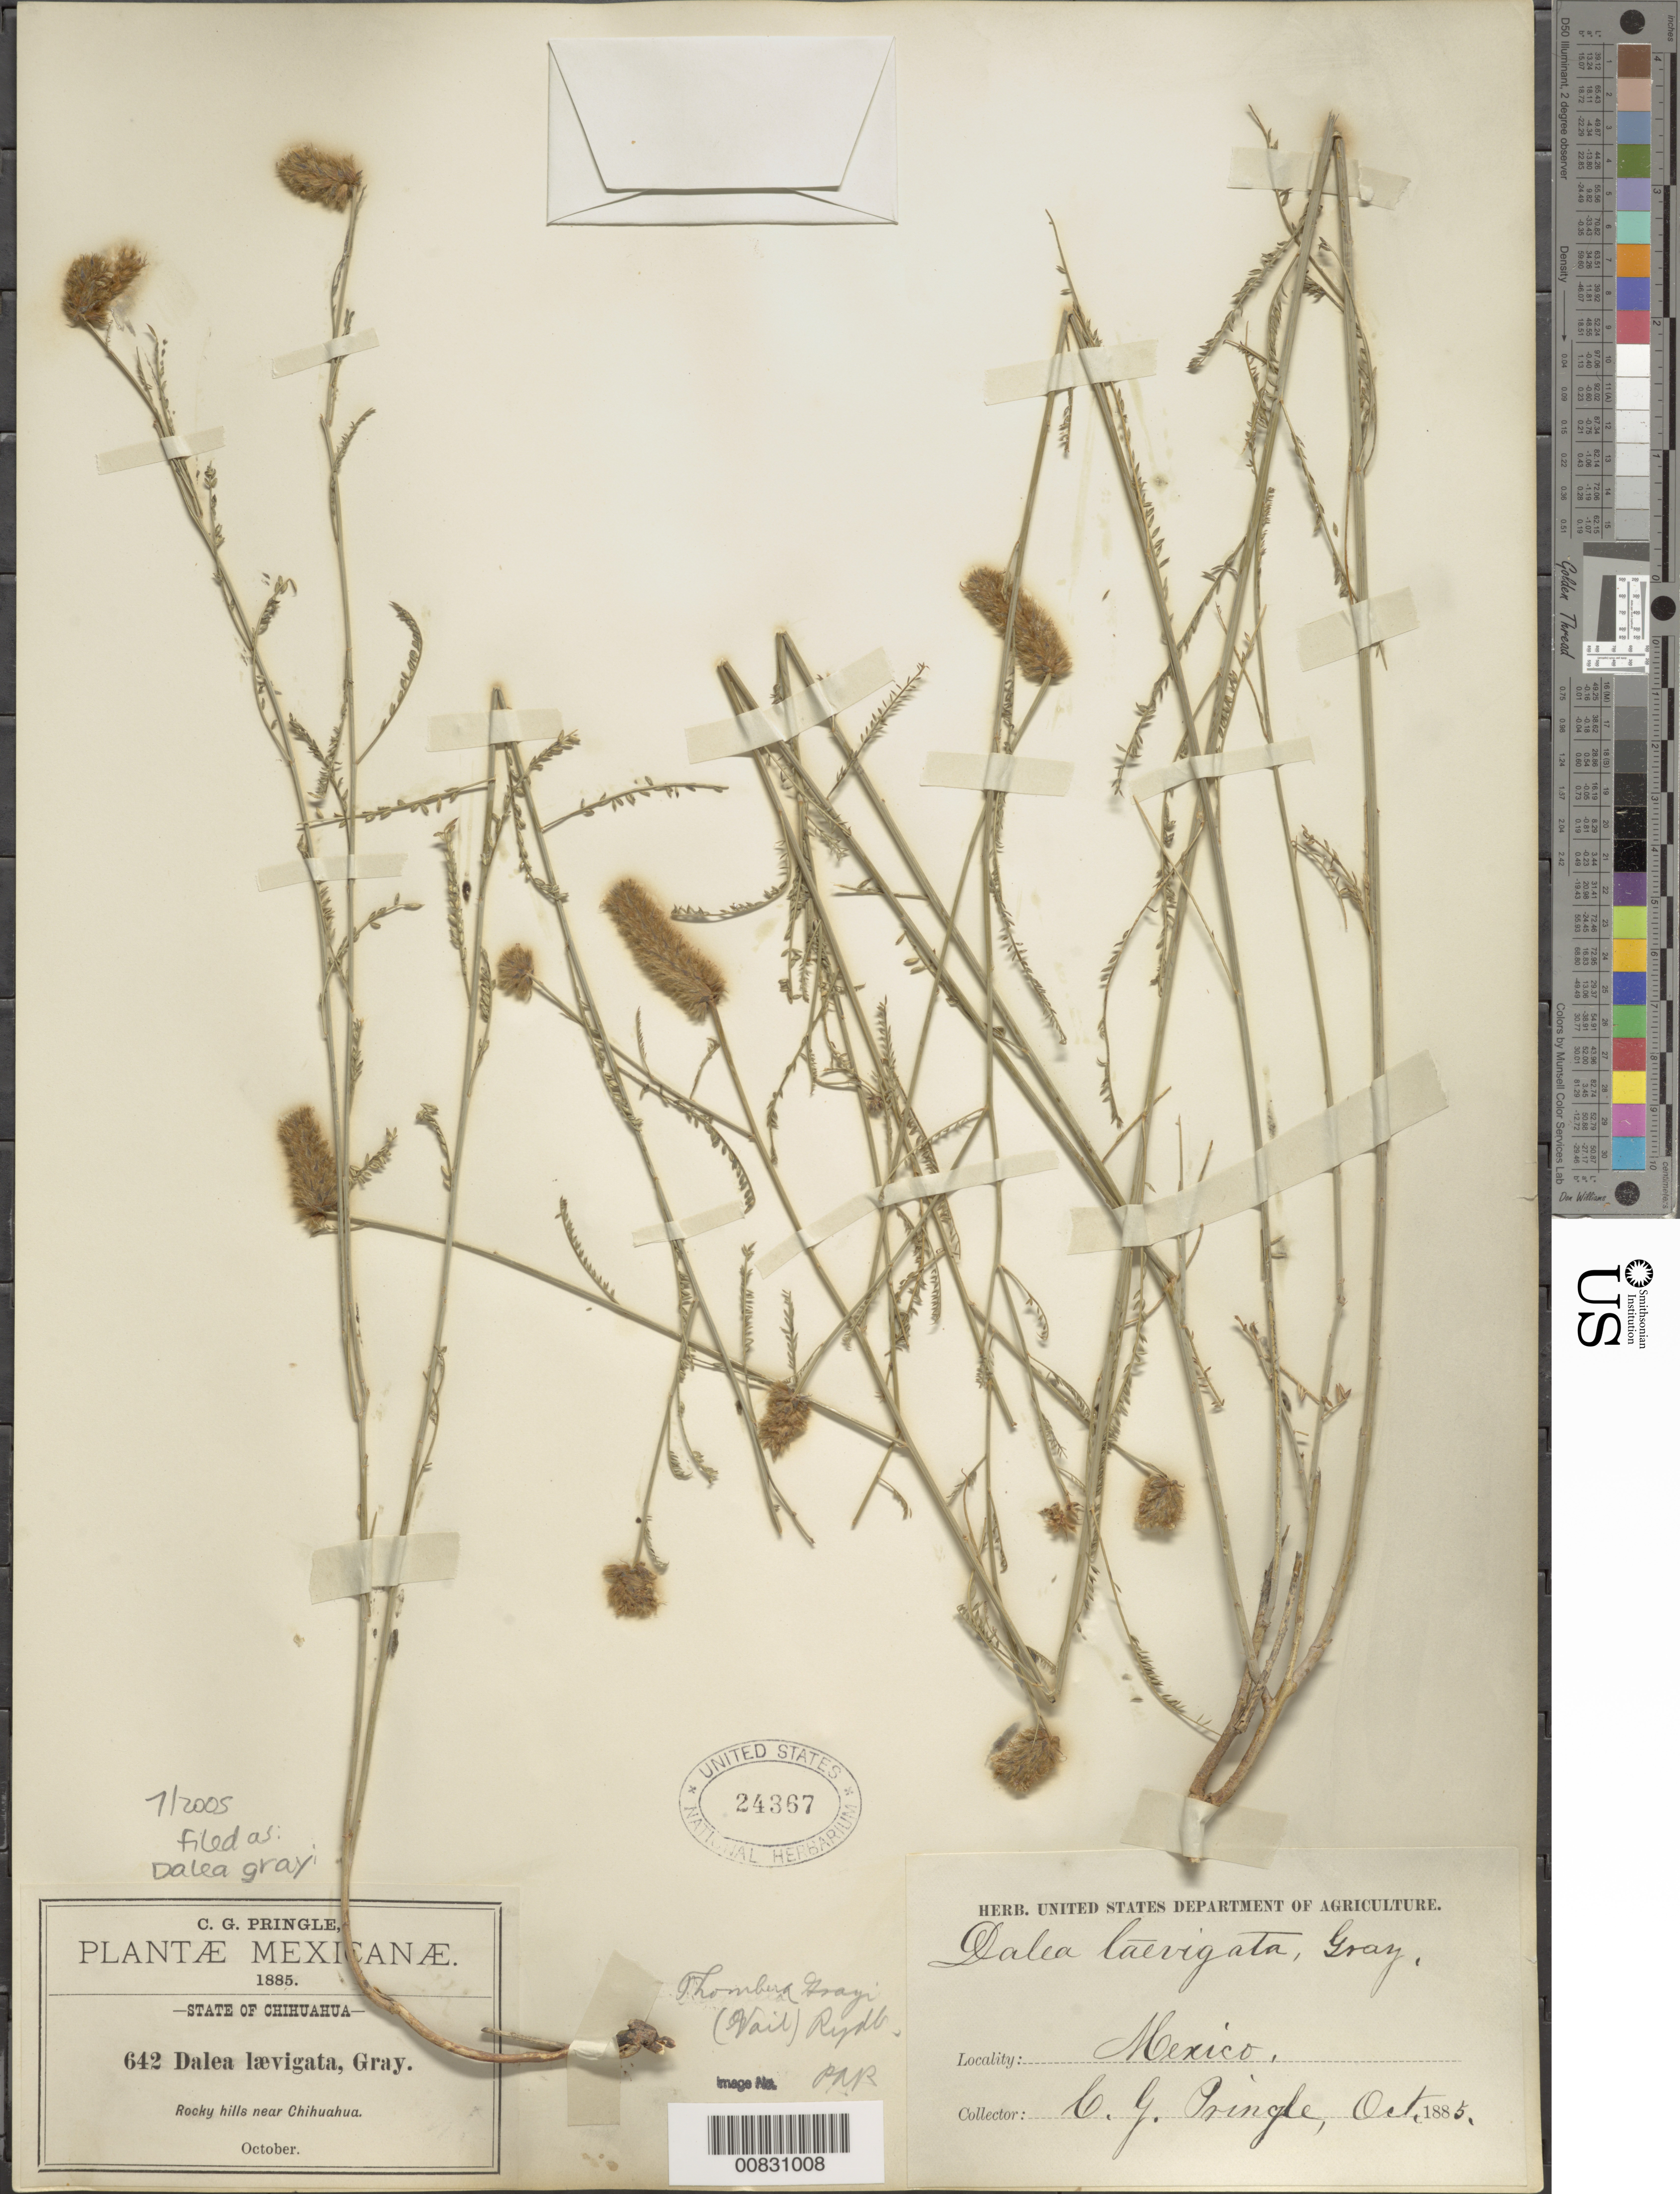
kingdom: Plantae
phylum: Tracheophyta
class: Magnoliopsida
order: Fabales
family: Fabaceae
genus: Dalea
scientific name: Dalea grayi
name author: (Vail) L.O. Williams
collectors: C. G. Pringle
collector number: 642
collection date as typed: Oct 1885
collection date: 1885-10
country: Mexico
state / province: Chihuahua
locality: Rocky hills near Chihuahua.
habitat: Rocky hills.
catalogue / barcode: US 24367